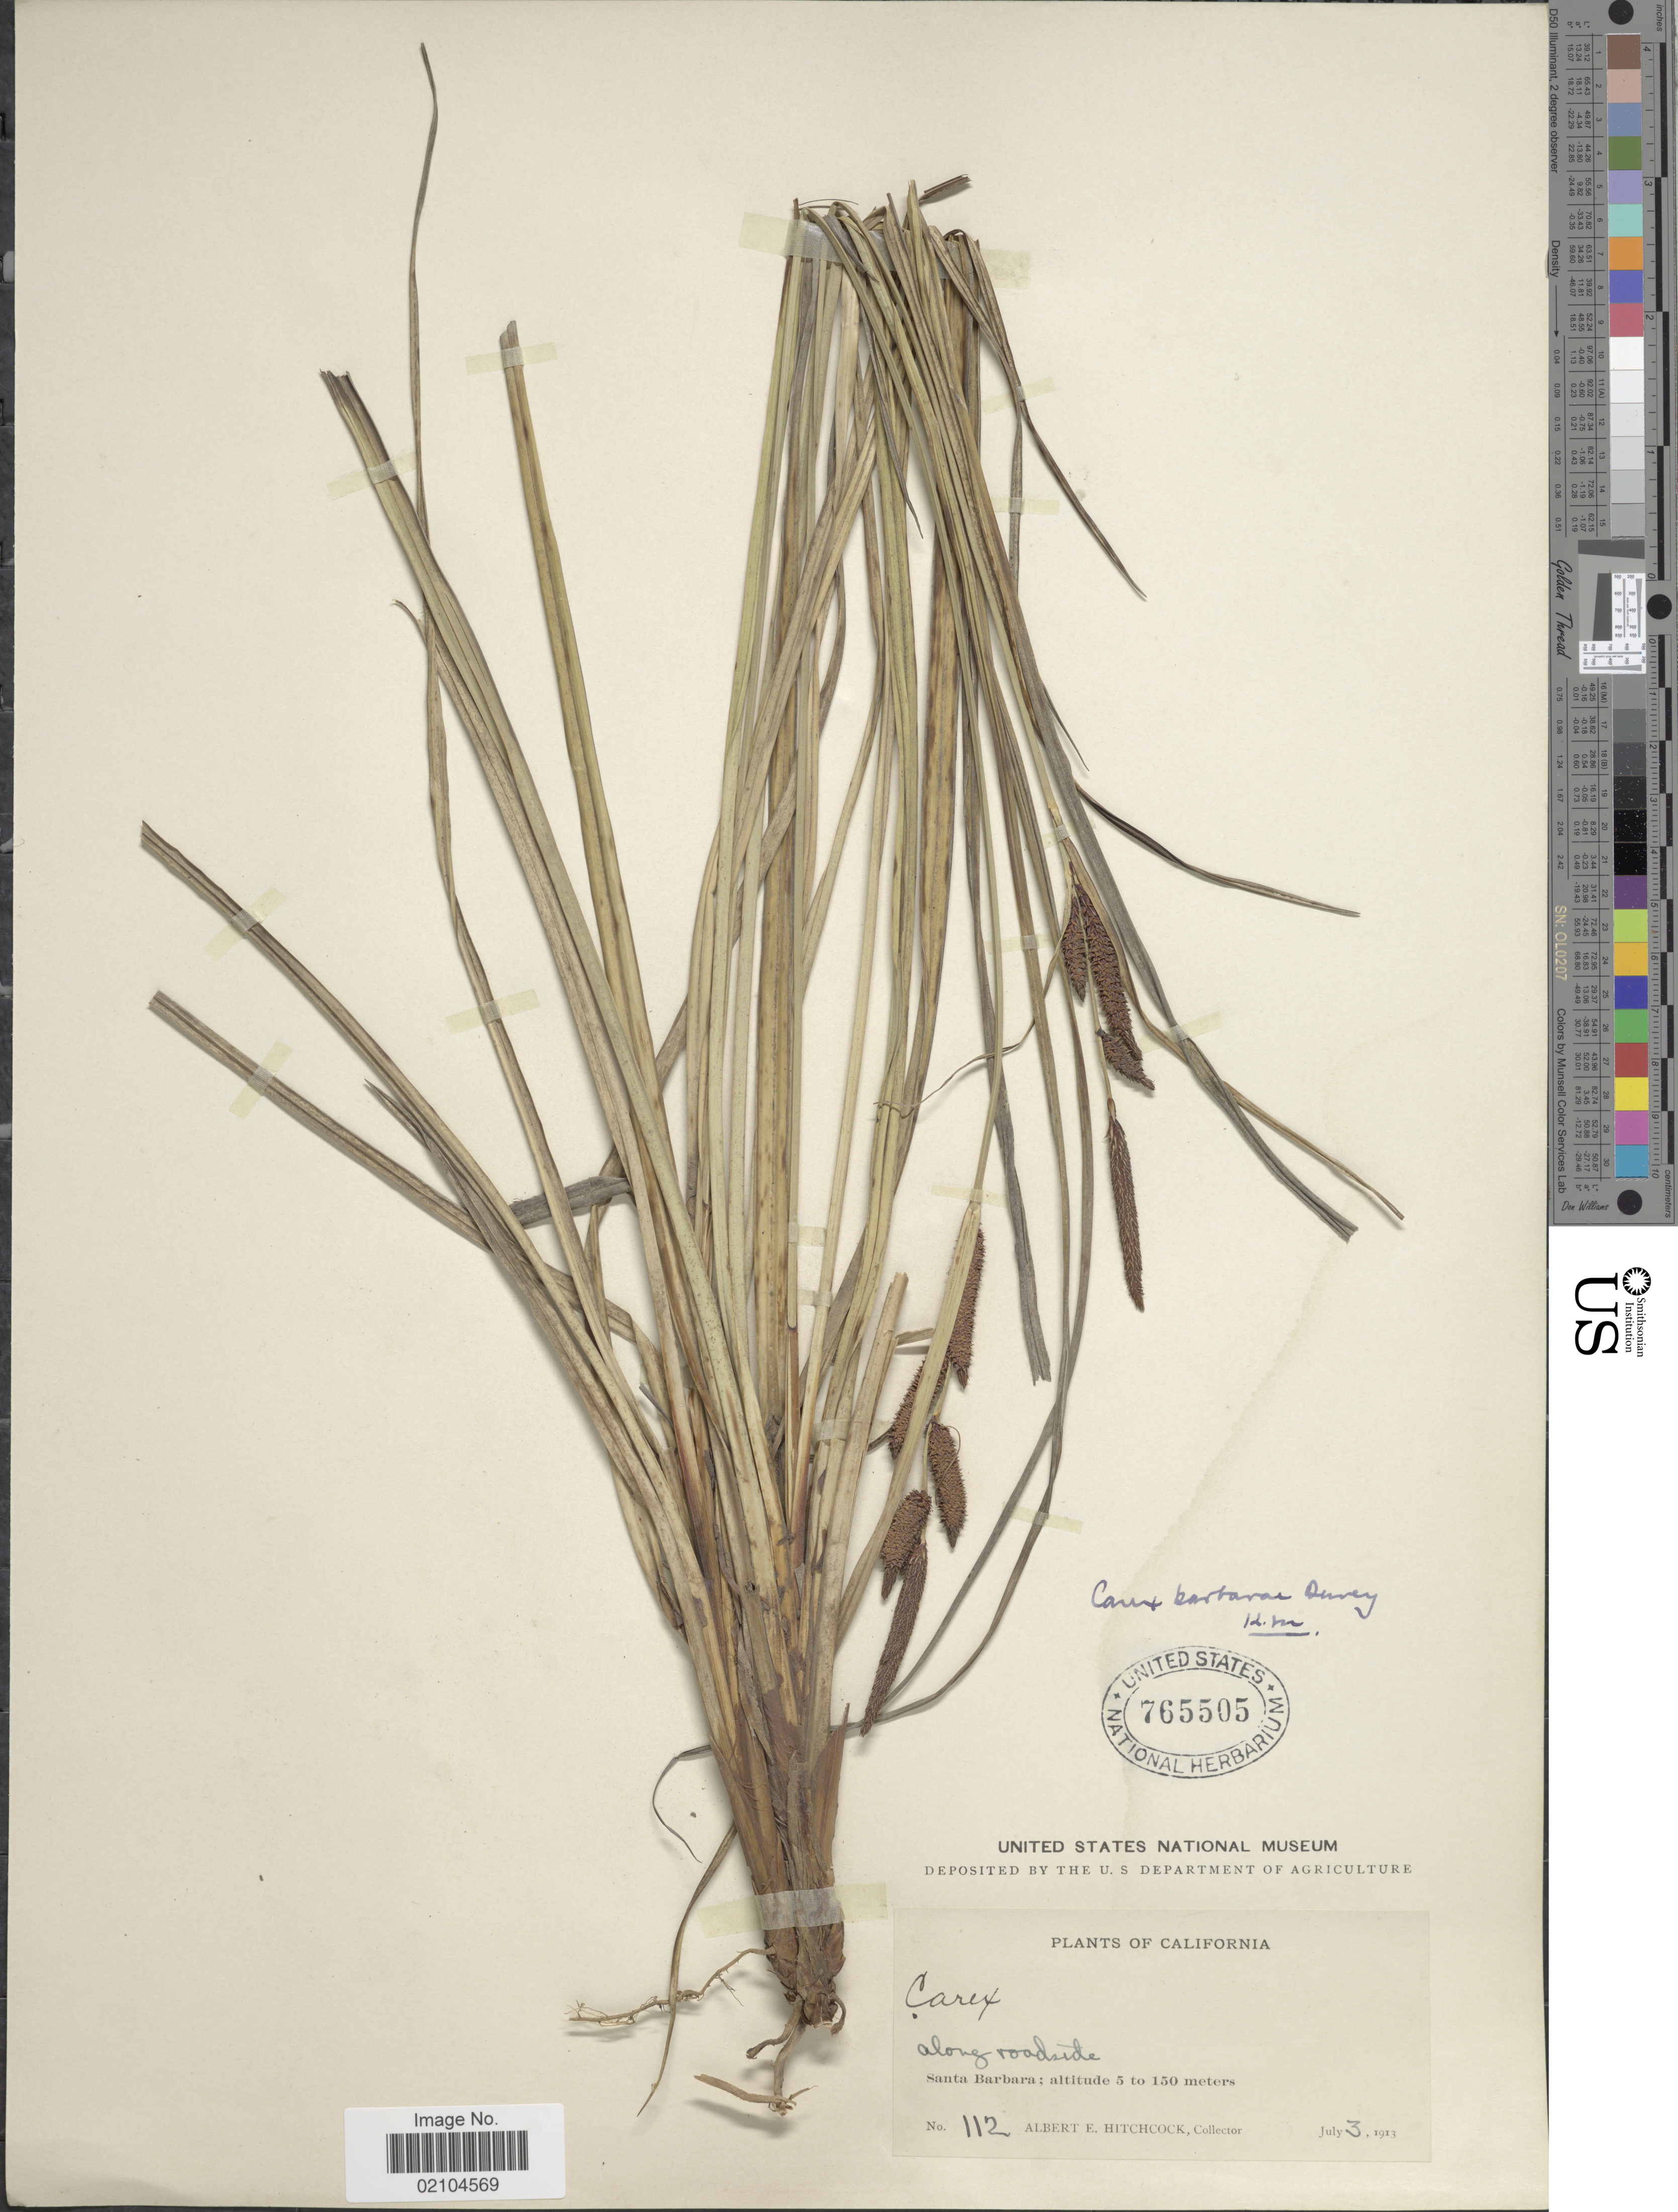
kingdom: Plantae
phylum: Tracheophyta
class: Liliopsida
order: Poales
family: Cyperaceae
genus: Carex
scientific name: Carex barbarae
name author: Dewey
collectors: A. Hitchcock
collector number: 112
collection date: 1913-07-03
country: United States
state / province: California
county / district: Santa Barbara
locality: Along roadside, Santa Barbara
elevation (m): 5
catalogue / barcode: US 765505